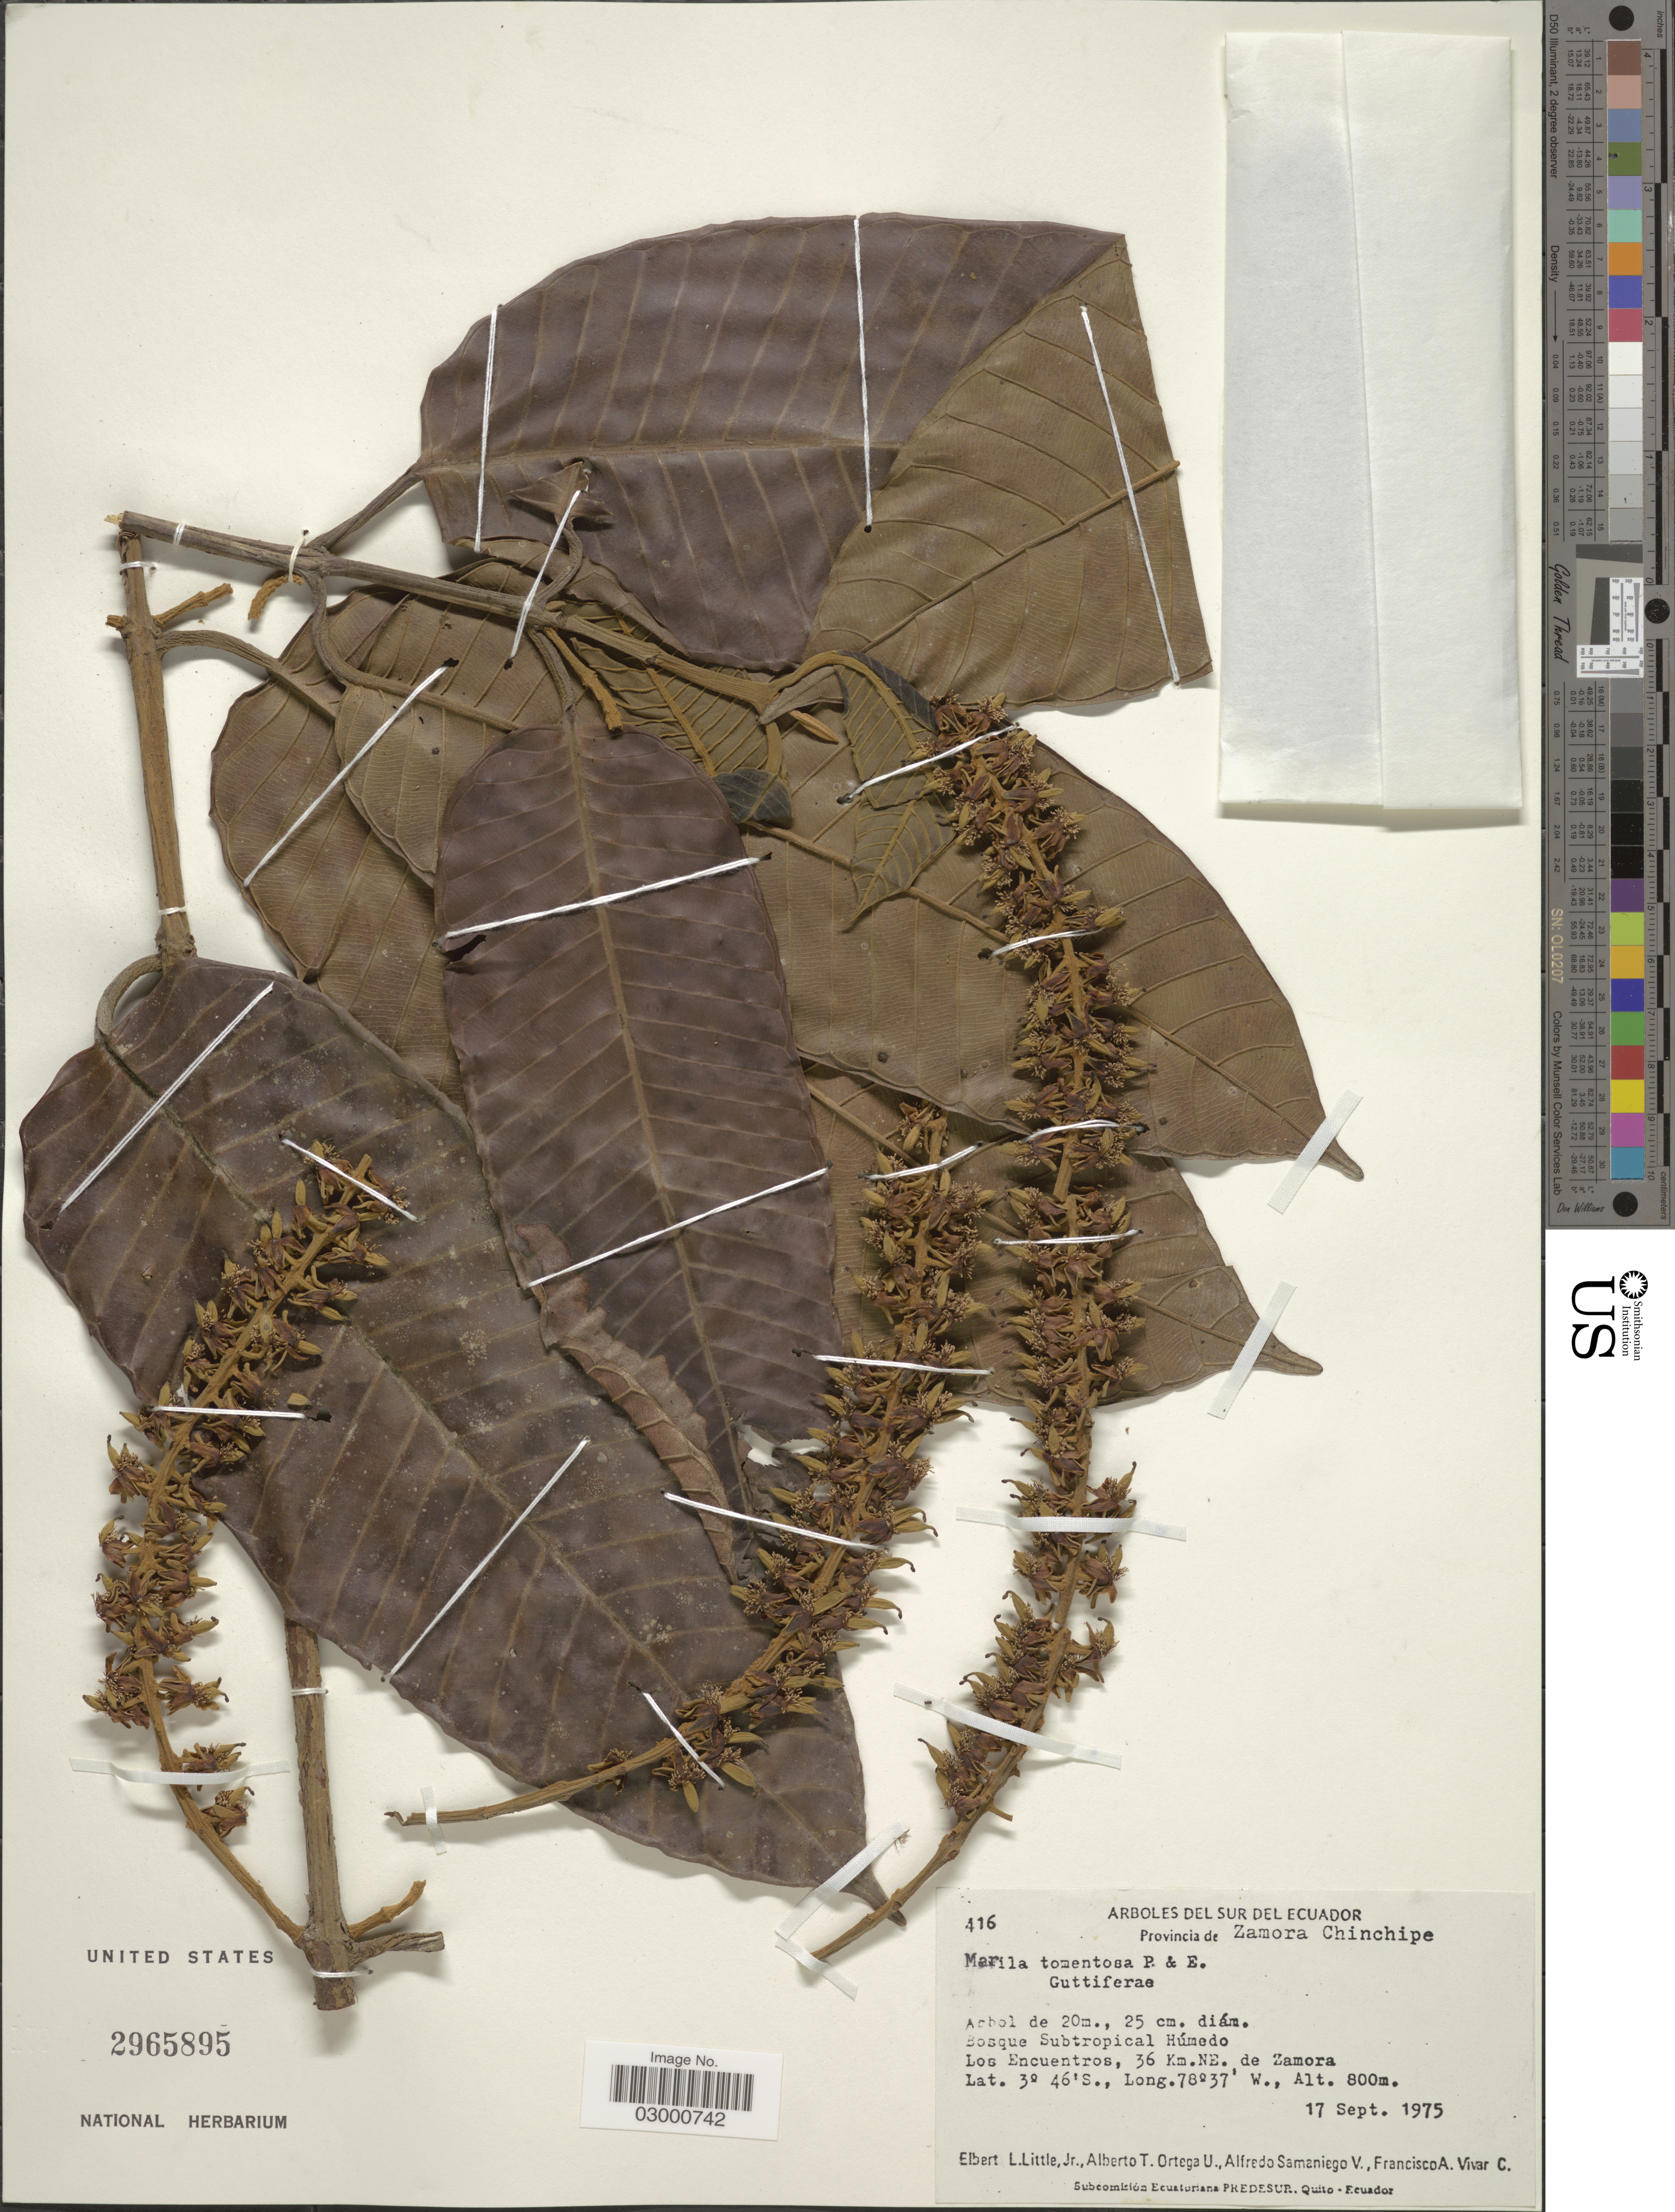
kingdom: Plantae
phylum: Tracheophyta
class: Magnoliopsida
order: Malpighiales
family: Calophyllaceae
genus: Marila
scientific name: Marila tomentosa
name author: Poepp.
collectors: E. L. Little, A. T. Ortega U., A. V. Samaniego & F. A. Vivar C.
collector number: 416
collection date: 1975-09-17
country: Ecuador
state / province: Zamora-Chinchipe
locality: Los Encuentros, 36 Km.NE. de Zamora.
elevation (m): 800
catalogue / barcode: US 2965895